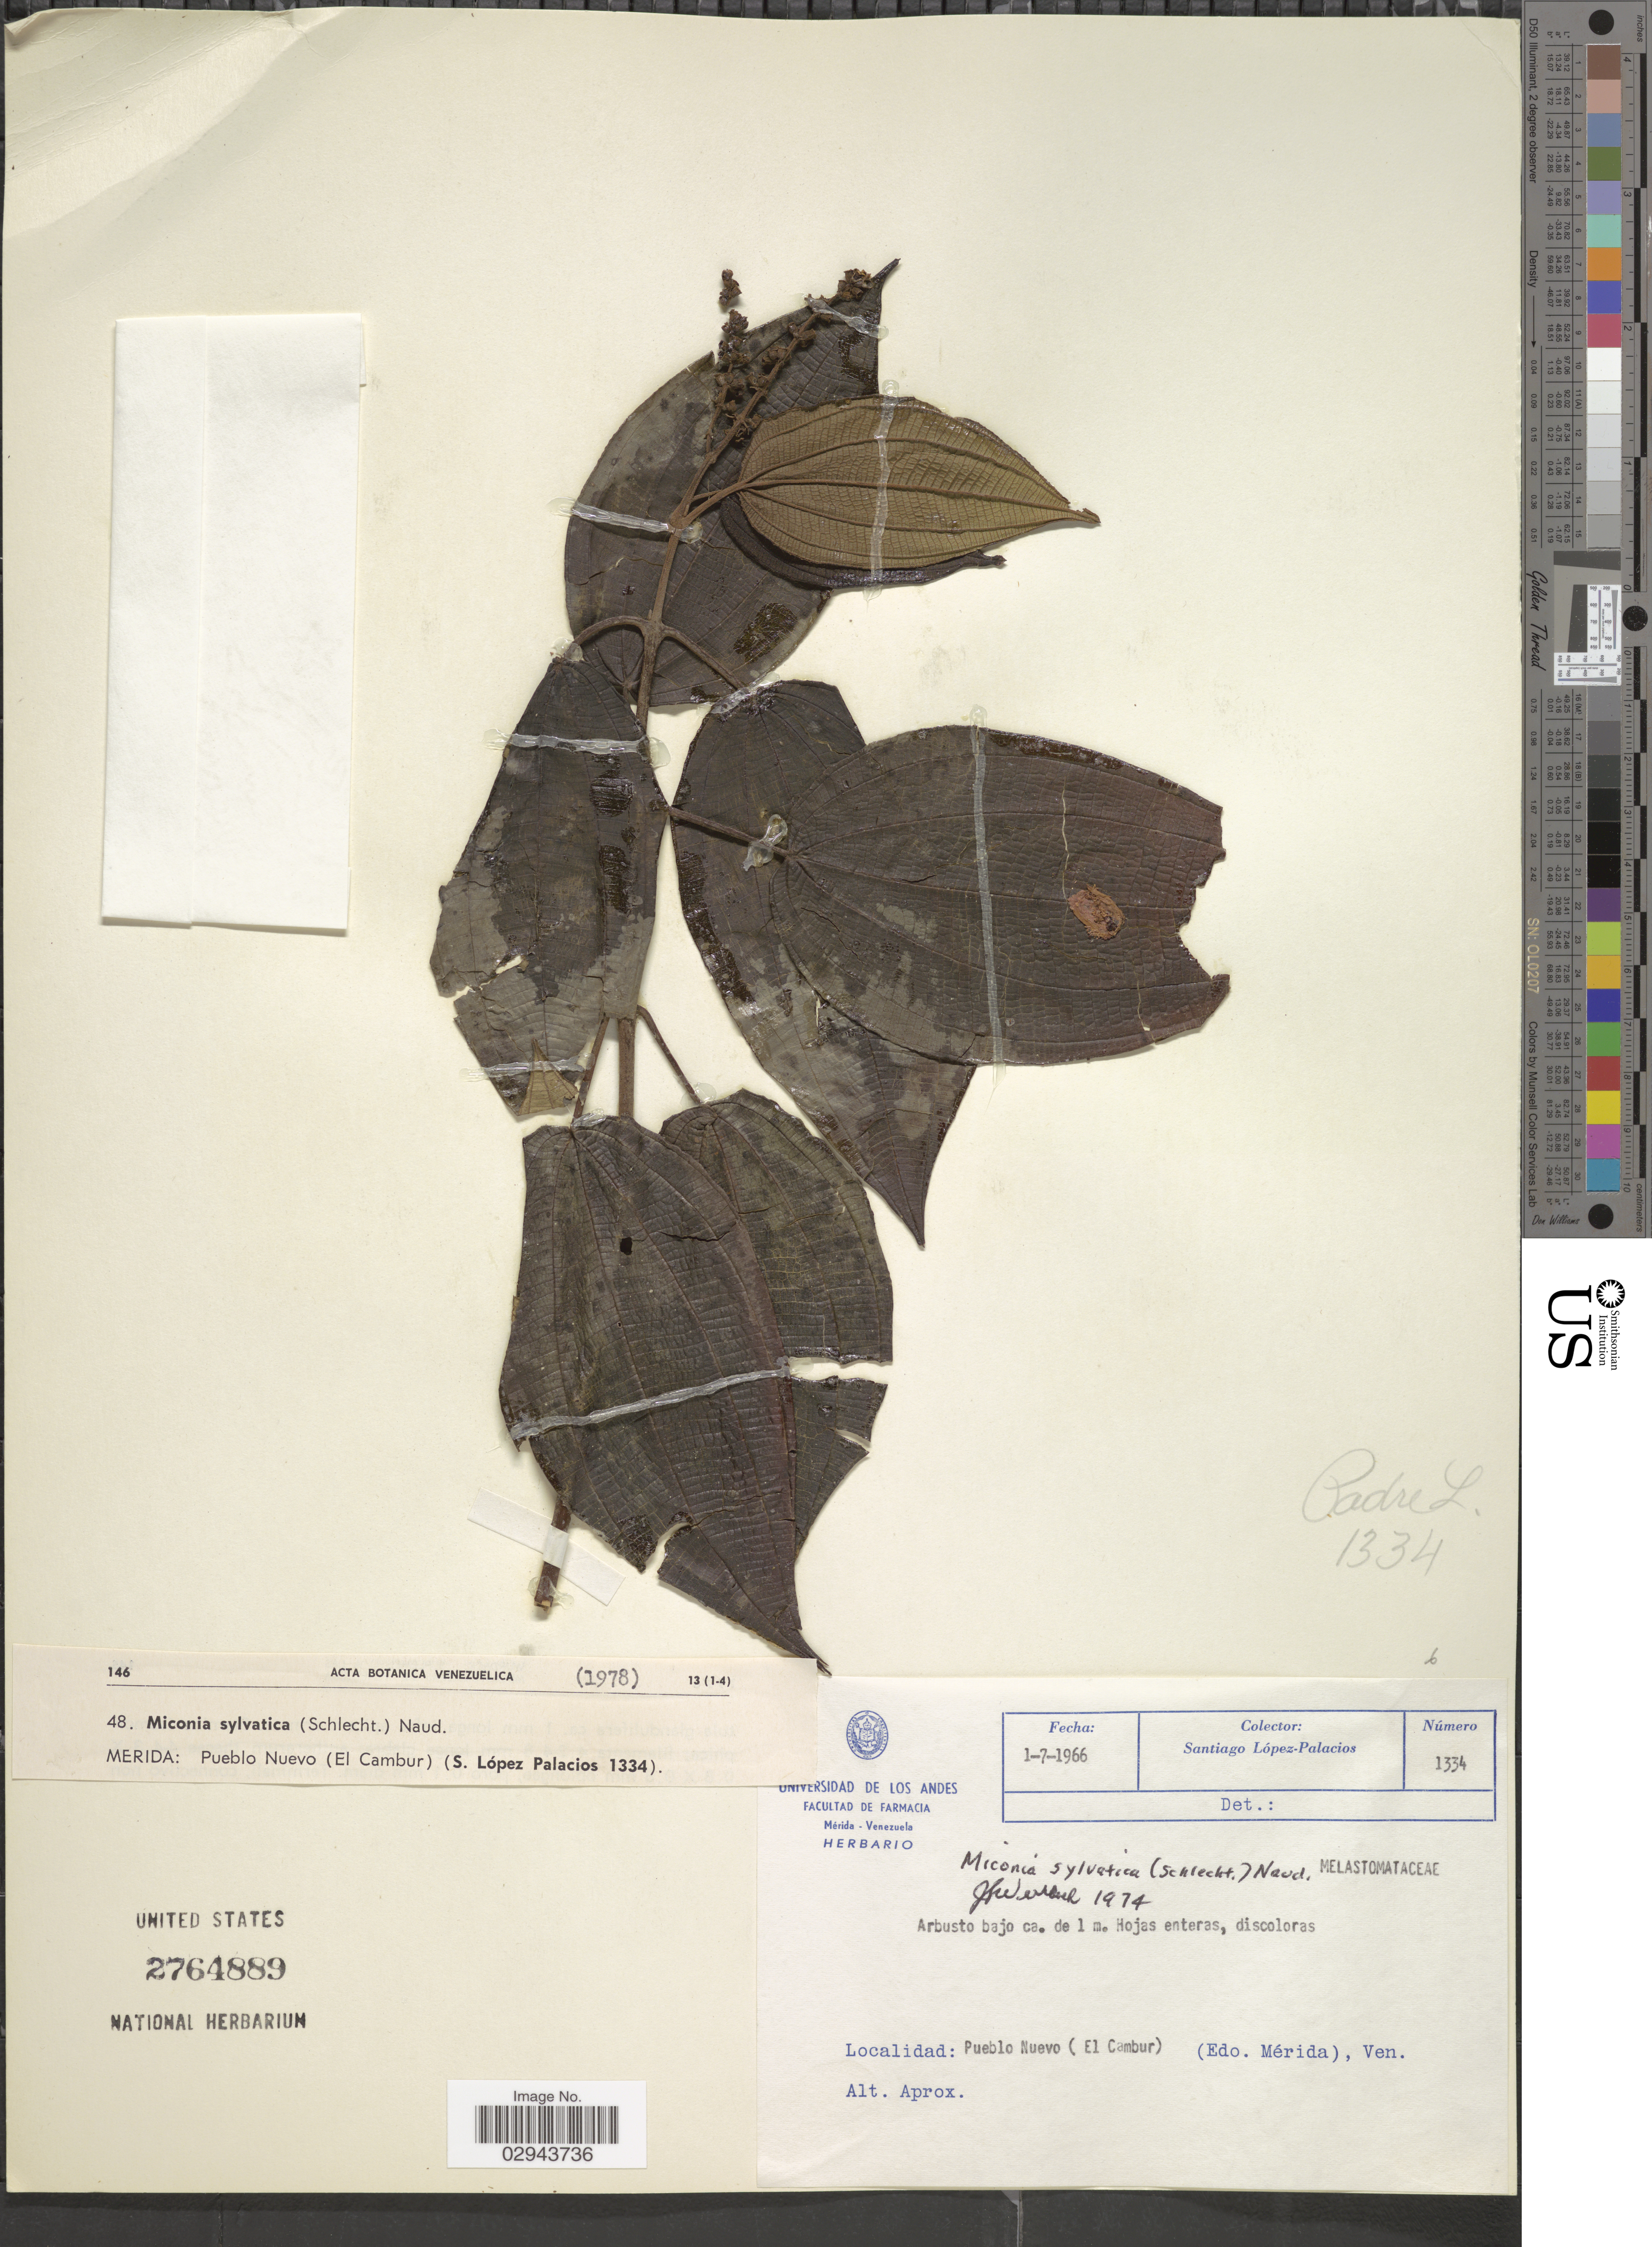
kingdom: Plantae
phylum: Tracheophyta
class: Magnoliopsida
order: Myrtales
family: Melastomataceae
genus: Miconia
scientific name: Miconia sylvatica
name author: (Schltdl.) Naudin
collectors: S. López-Palacios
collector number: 1334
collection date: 1966-07-01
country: Venezuela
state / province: Mérida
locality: Pueblo Nuevo (El Cambur).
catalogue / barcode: US 2764889